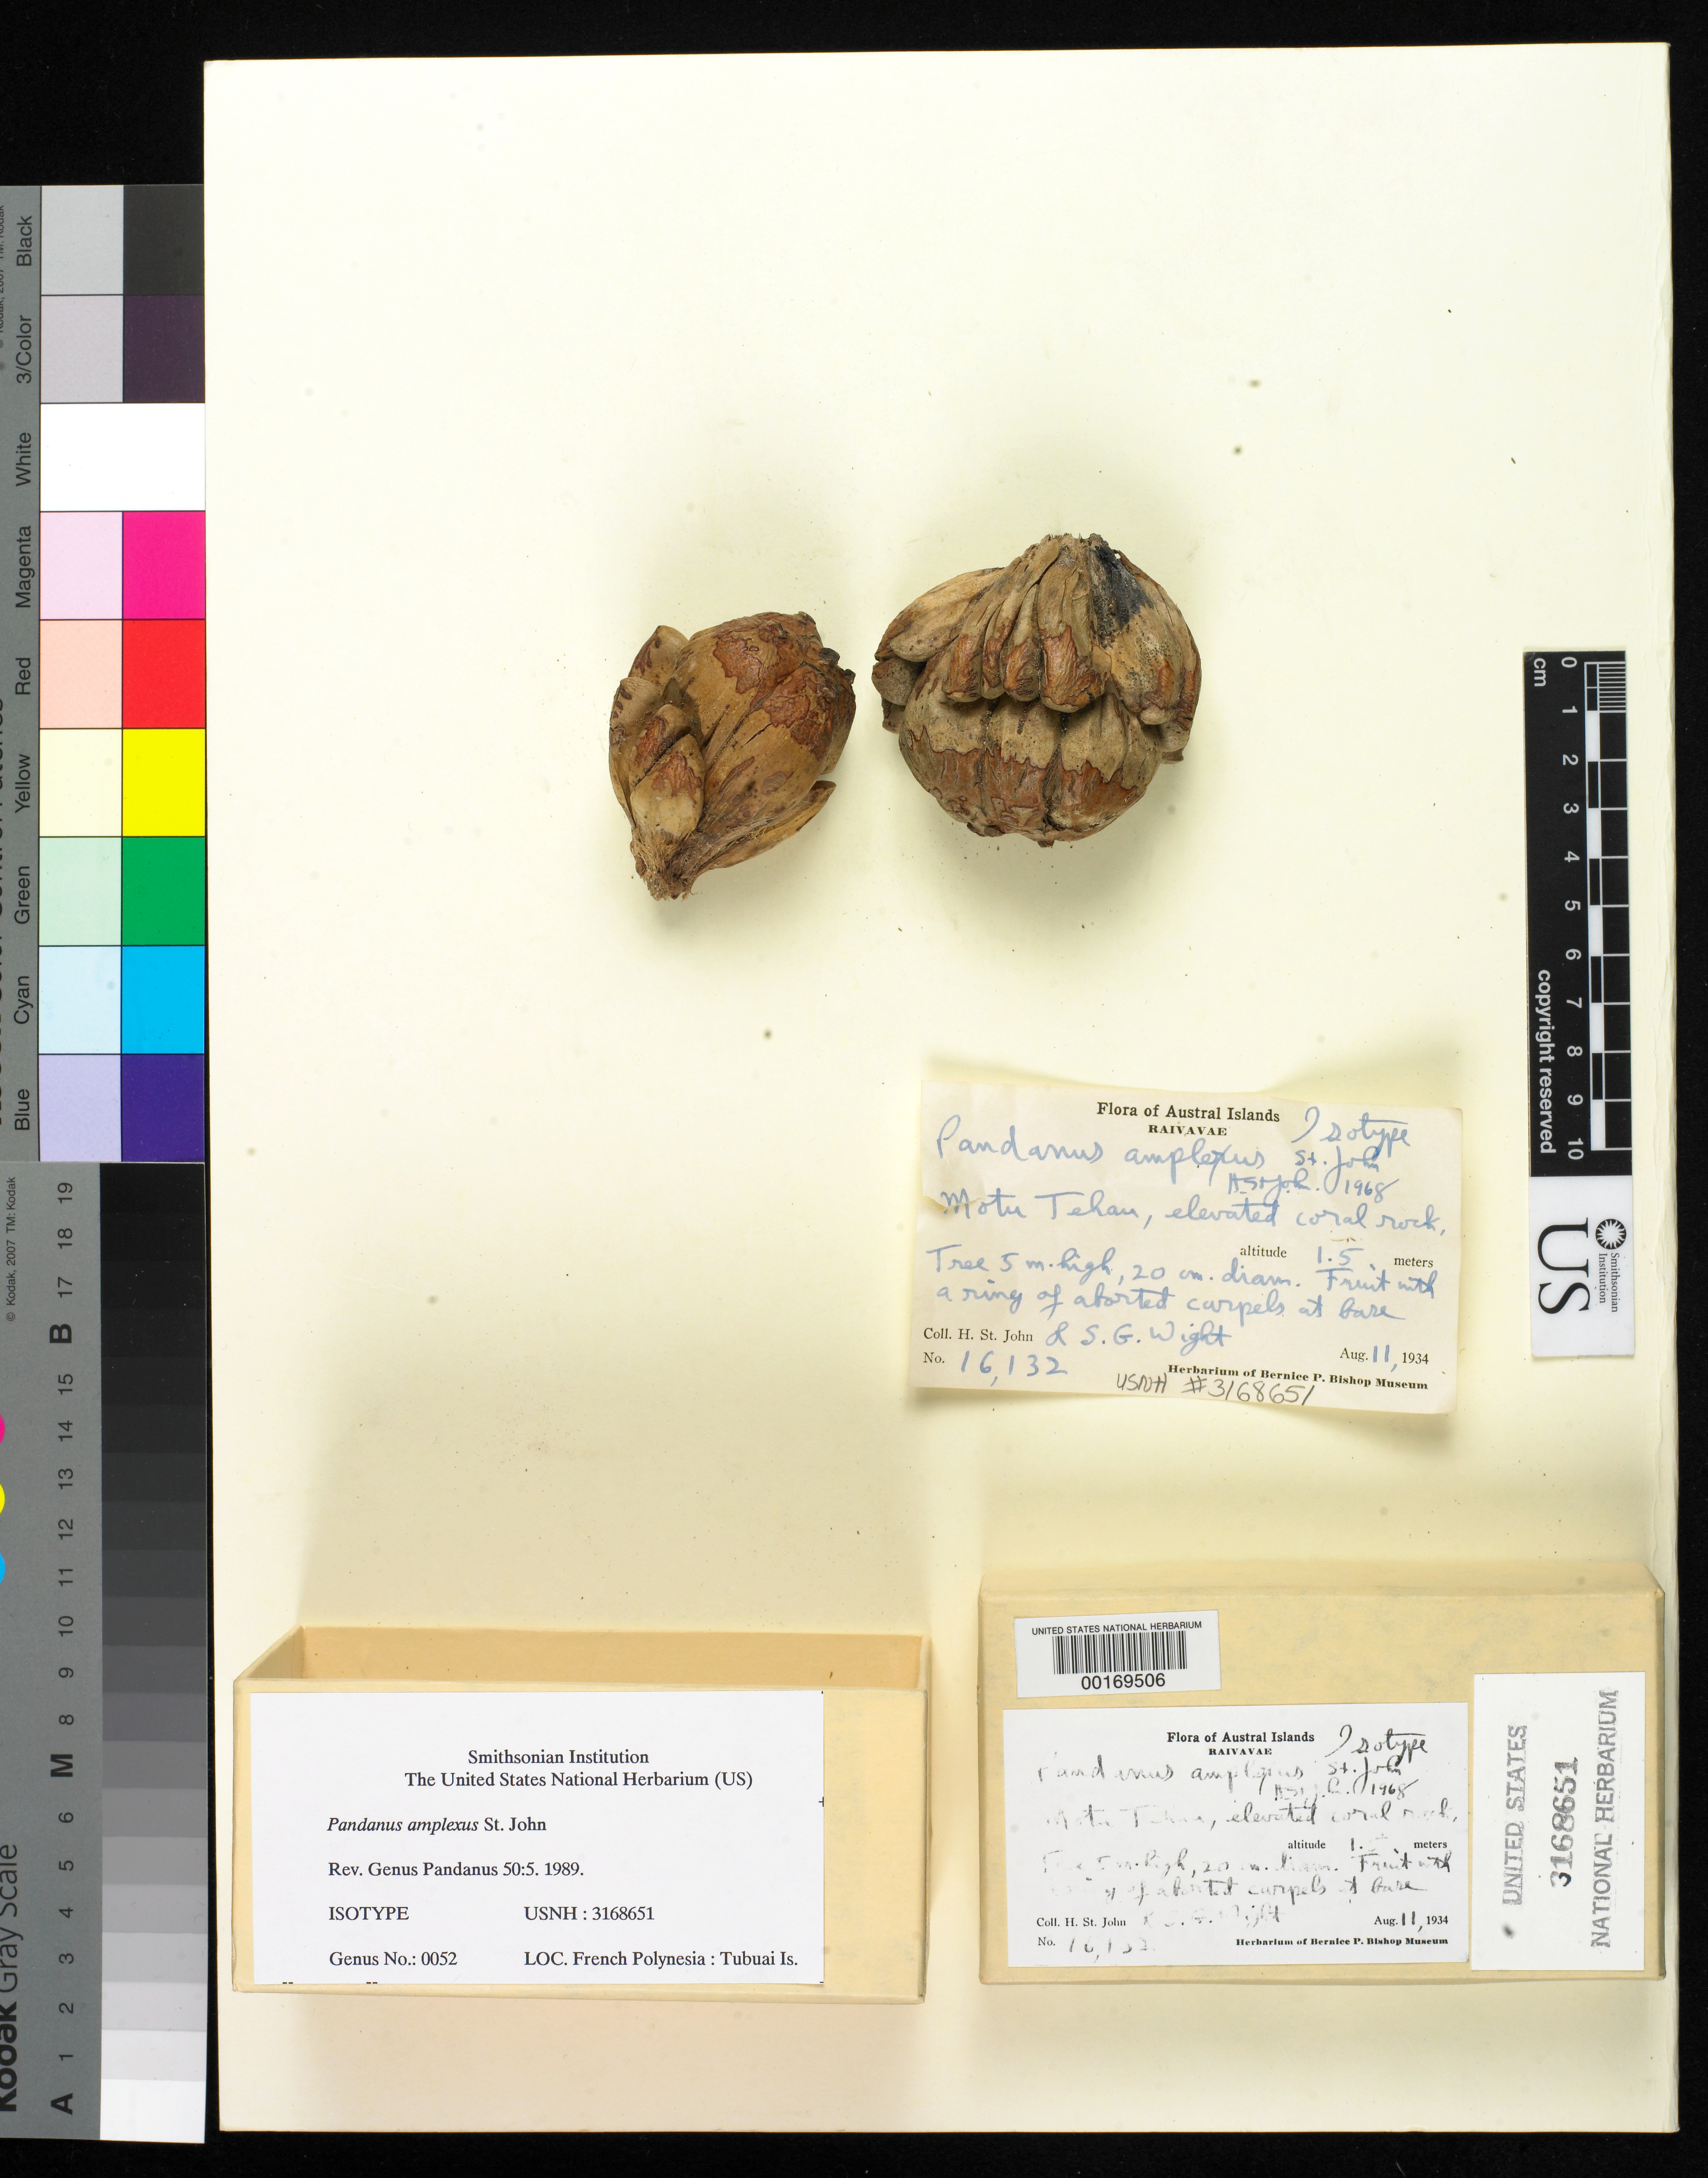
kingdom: Plantae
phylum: Tracheophyta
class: Liliopsida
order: Pandanales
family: Pandanaceae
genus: Pandanus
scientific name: Pandanus amplexus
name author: H. St. John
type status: Isotype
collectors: H. St. John & S. G. Wight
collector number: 16132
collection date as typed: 11 Aug 1934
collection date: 1934-08-11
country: French Polynesia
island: Raivavae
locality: Motu Tehau, elevated coral rock. [Tubuai Is.]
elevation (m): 1.5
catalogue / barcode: US 3168651